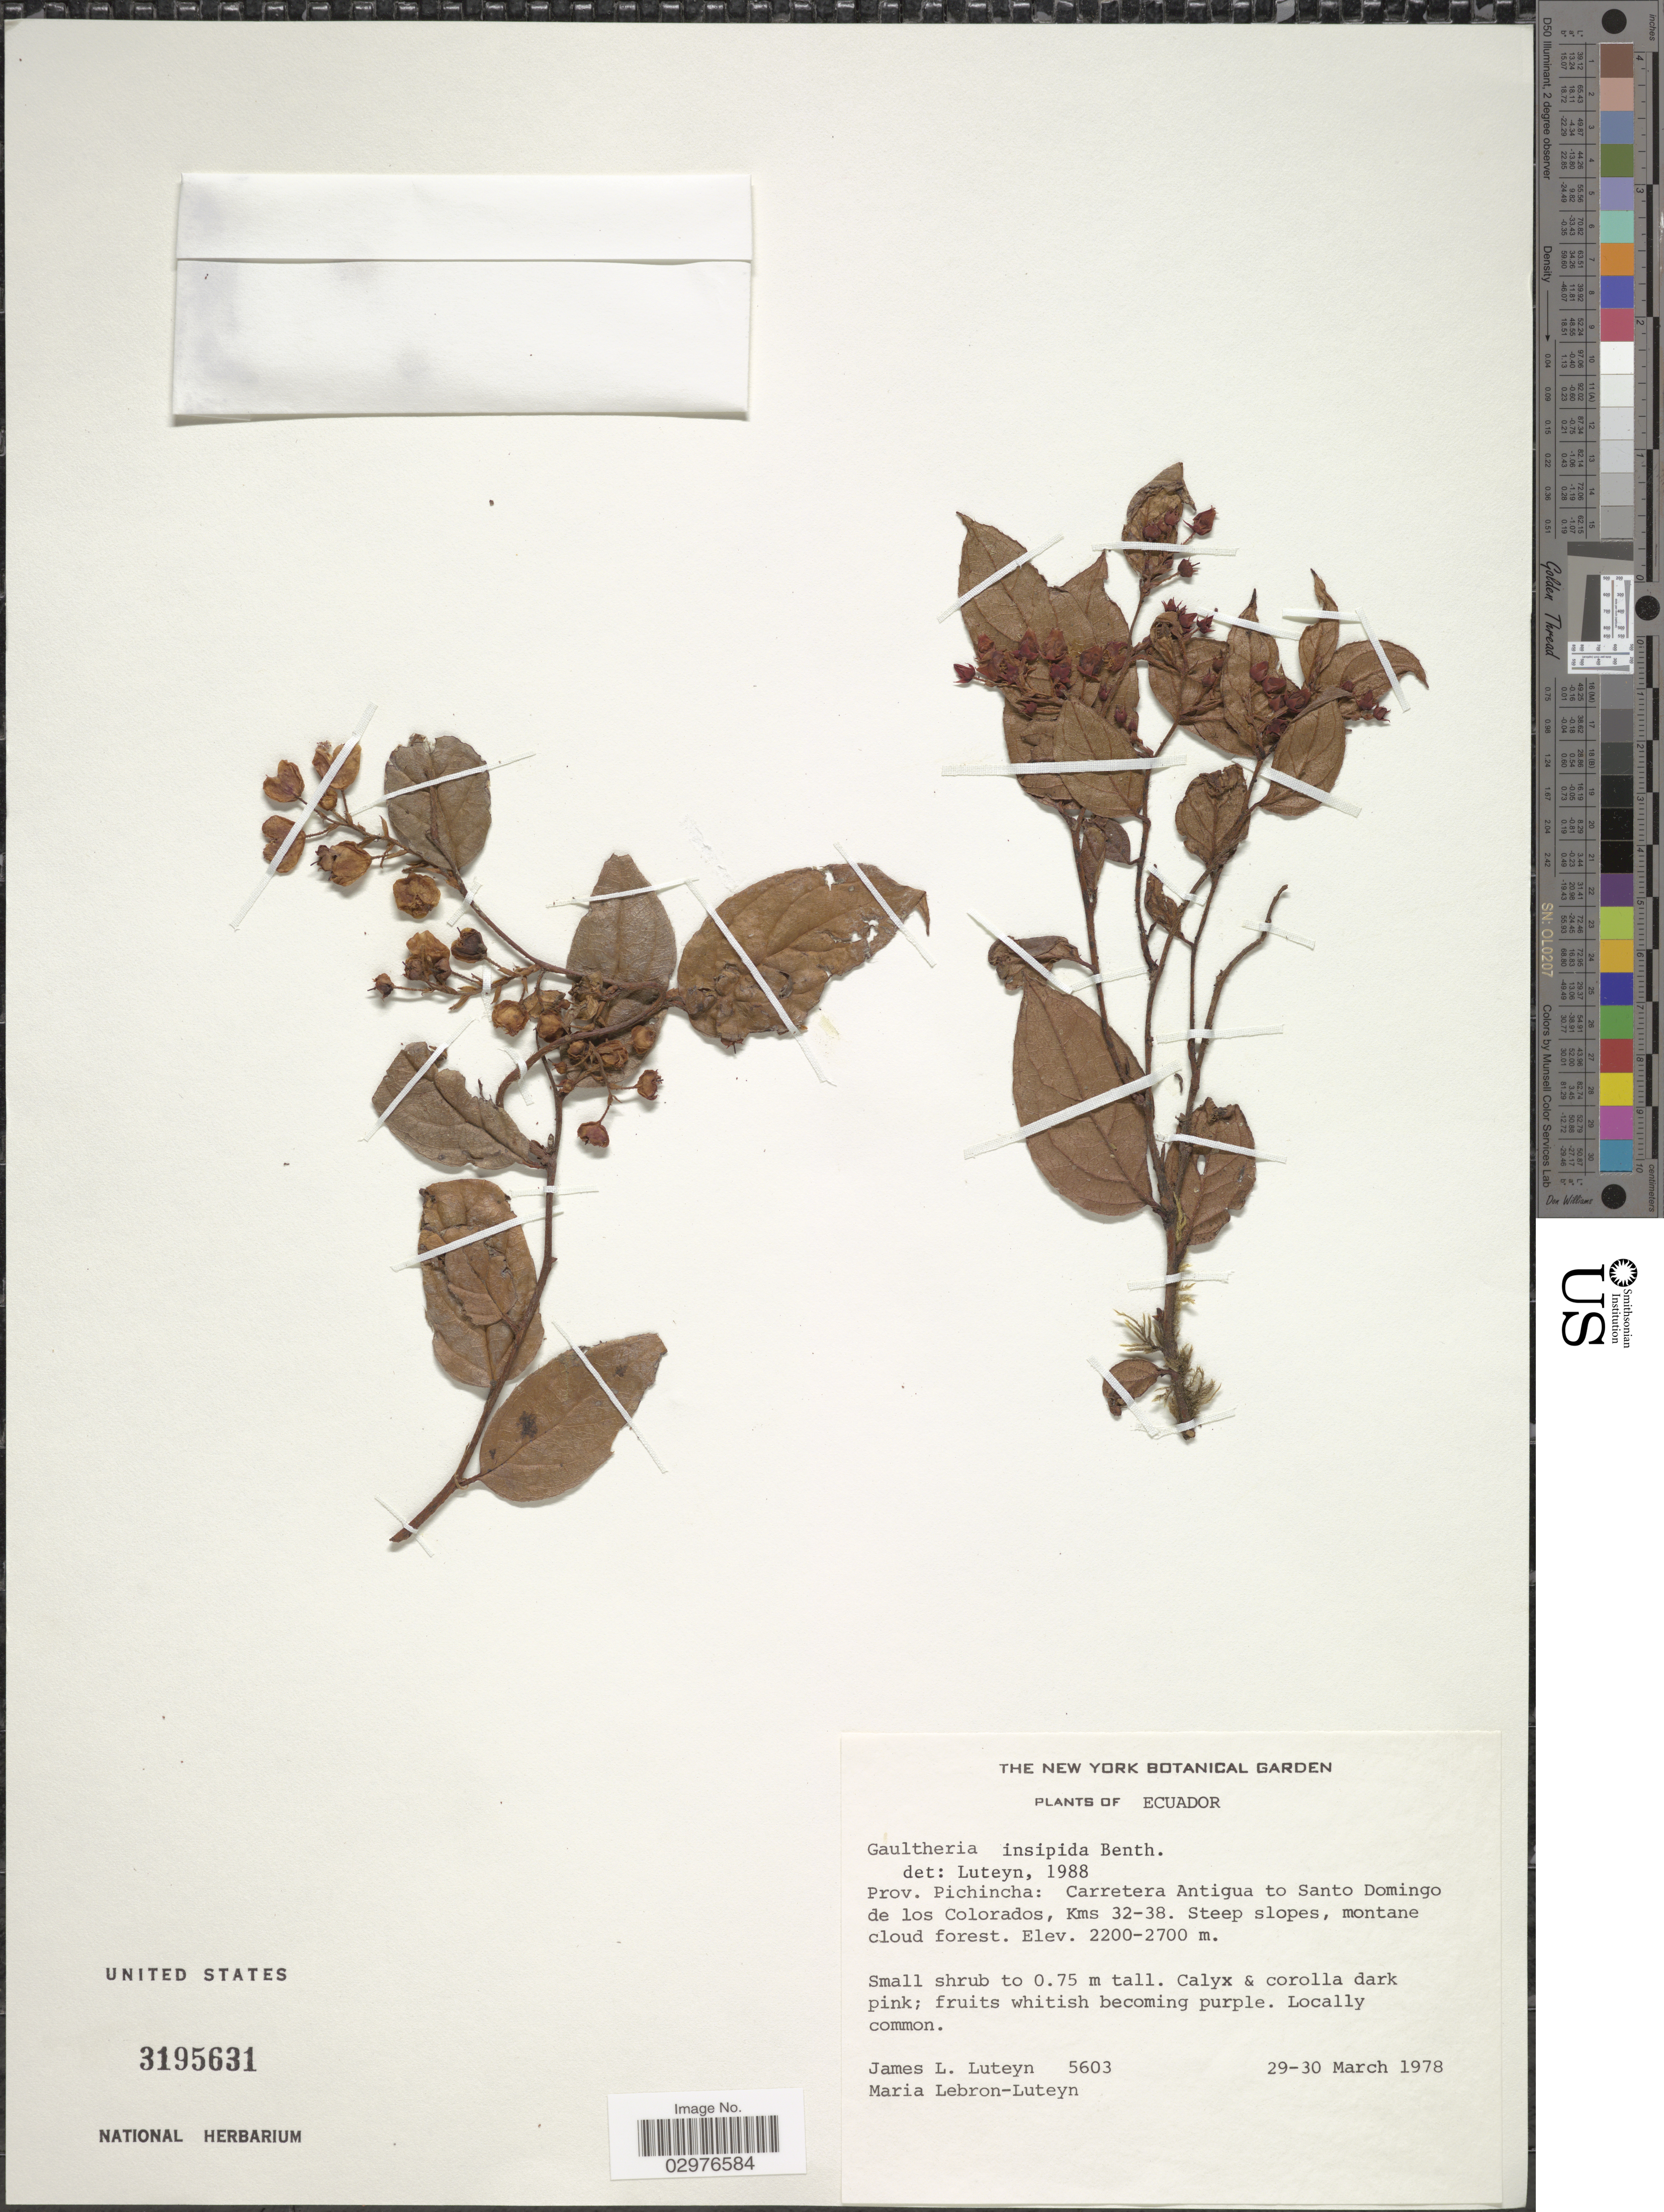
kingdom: Plantae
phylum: Tracheophyta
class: Magnoliopsida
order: Ericales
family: Ericaceae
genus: Gaultheria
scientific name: Gaultheria insipida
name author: Benth.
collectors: J. Luteyn & M. L. Lebrón-Luteyn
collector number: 5603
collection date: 1978-03-29/1978-03-30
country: Ecuador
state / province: Pichincha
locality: Carretera Antigua to Santo Domingo de los Colorados, Kms 32-38.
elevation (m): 2200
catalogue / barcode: US 3195631